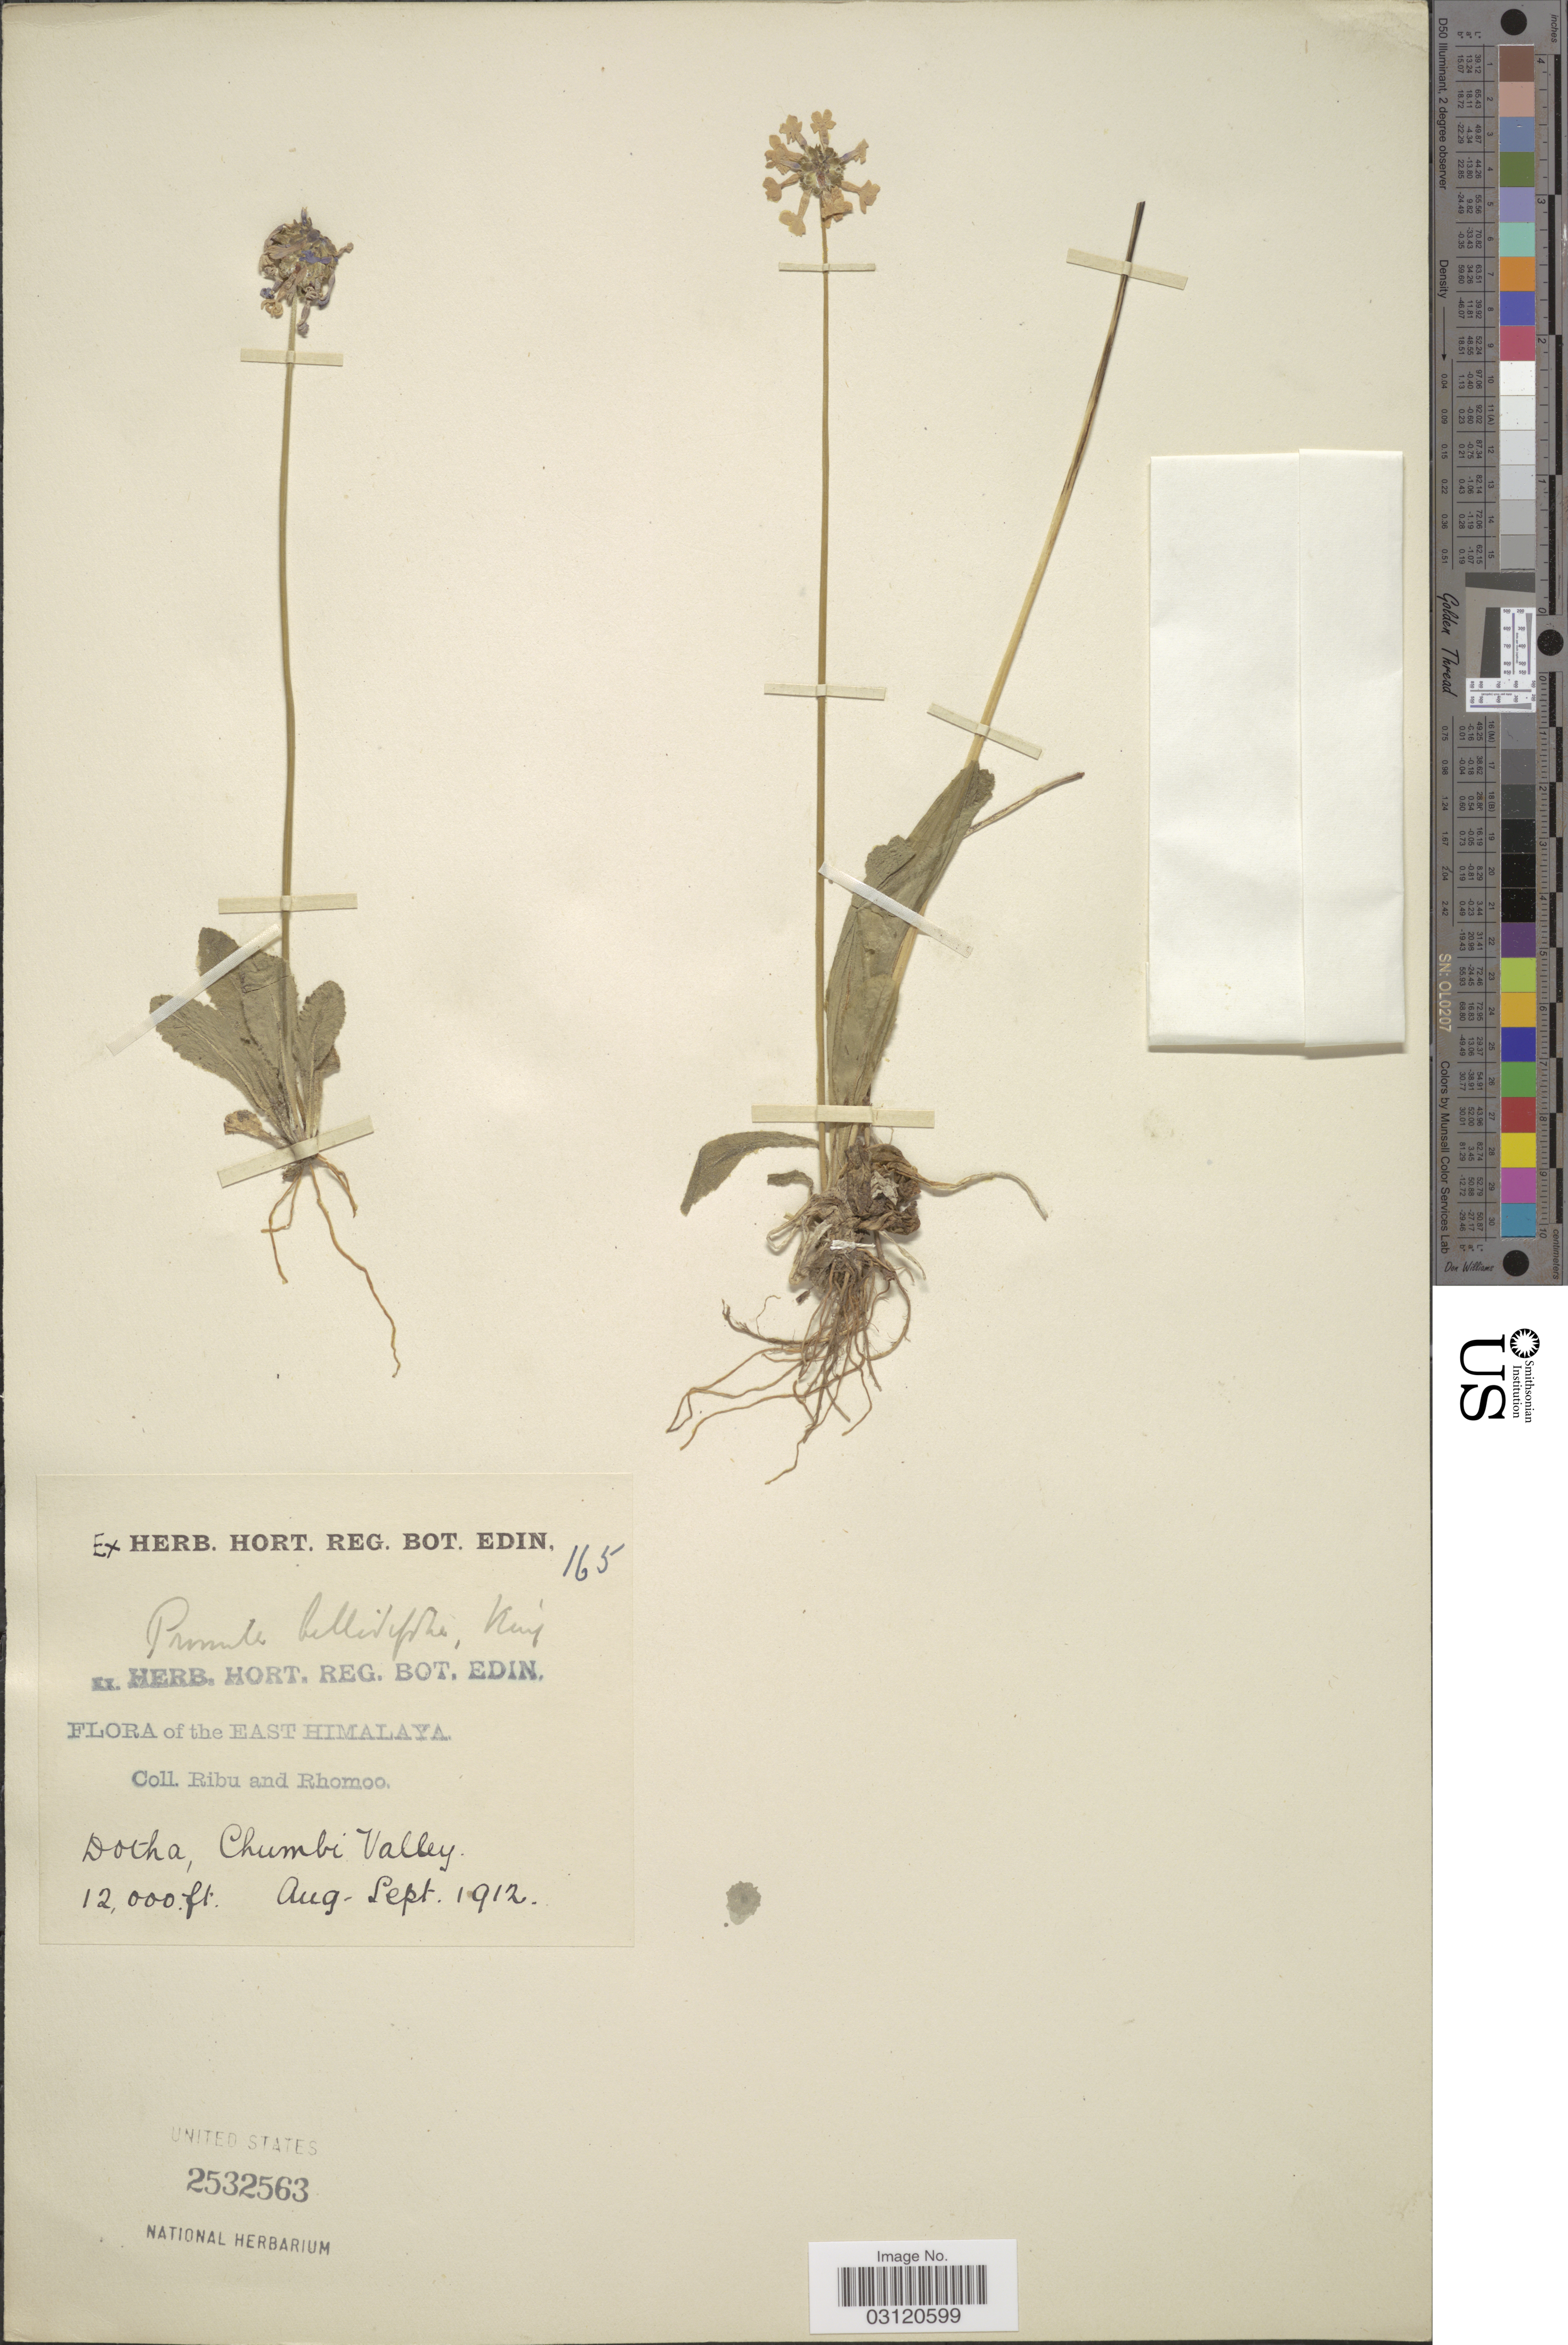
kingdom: Plantae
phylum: Tracheophyta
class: Magnoliopsida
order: Ericales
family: Primulaceae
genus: Primula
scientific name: Primula bellidifolia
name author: King ex Hook. f.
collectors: Ribu & Rhomoo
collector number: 165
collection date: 1912-08/1912-09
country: China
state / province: Xizang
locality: East Himalaya, Dotha, Chumbi Valley.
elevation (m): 3658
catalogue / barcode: US 2532563